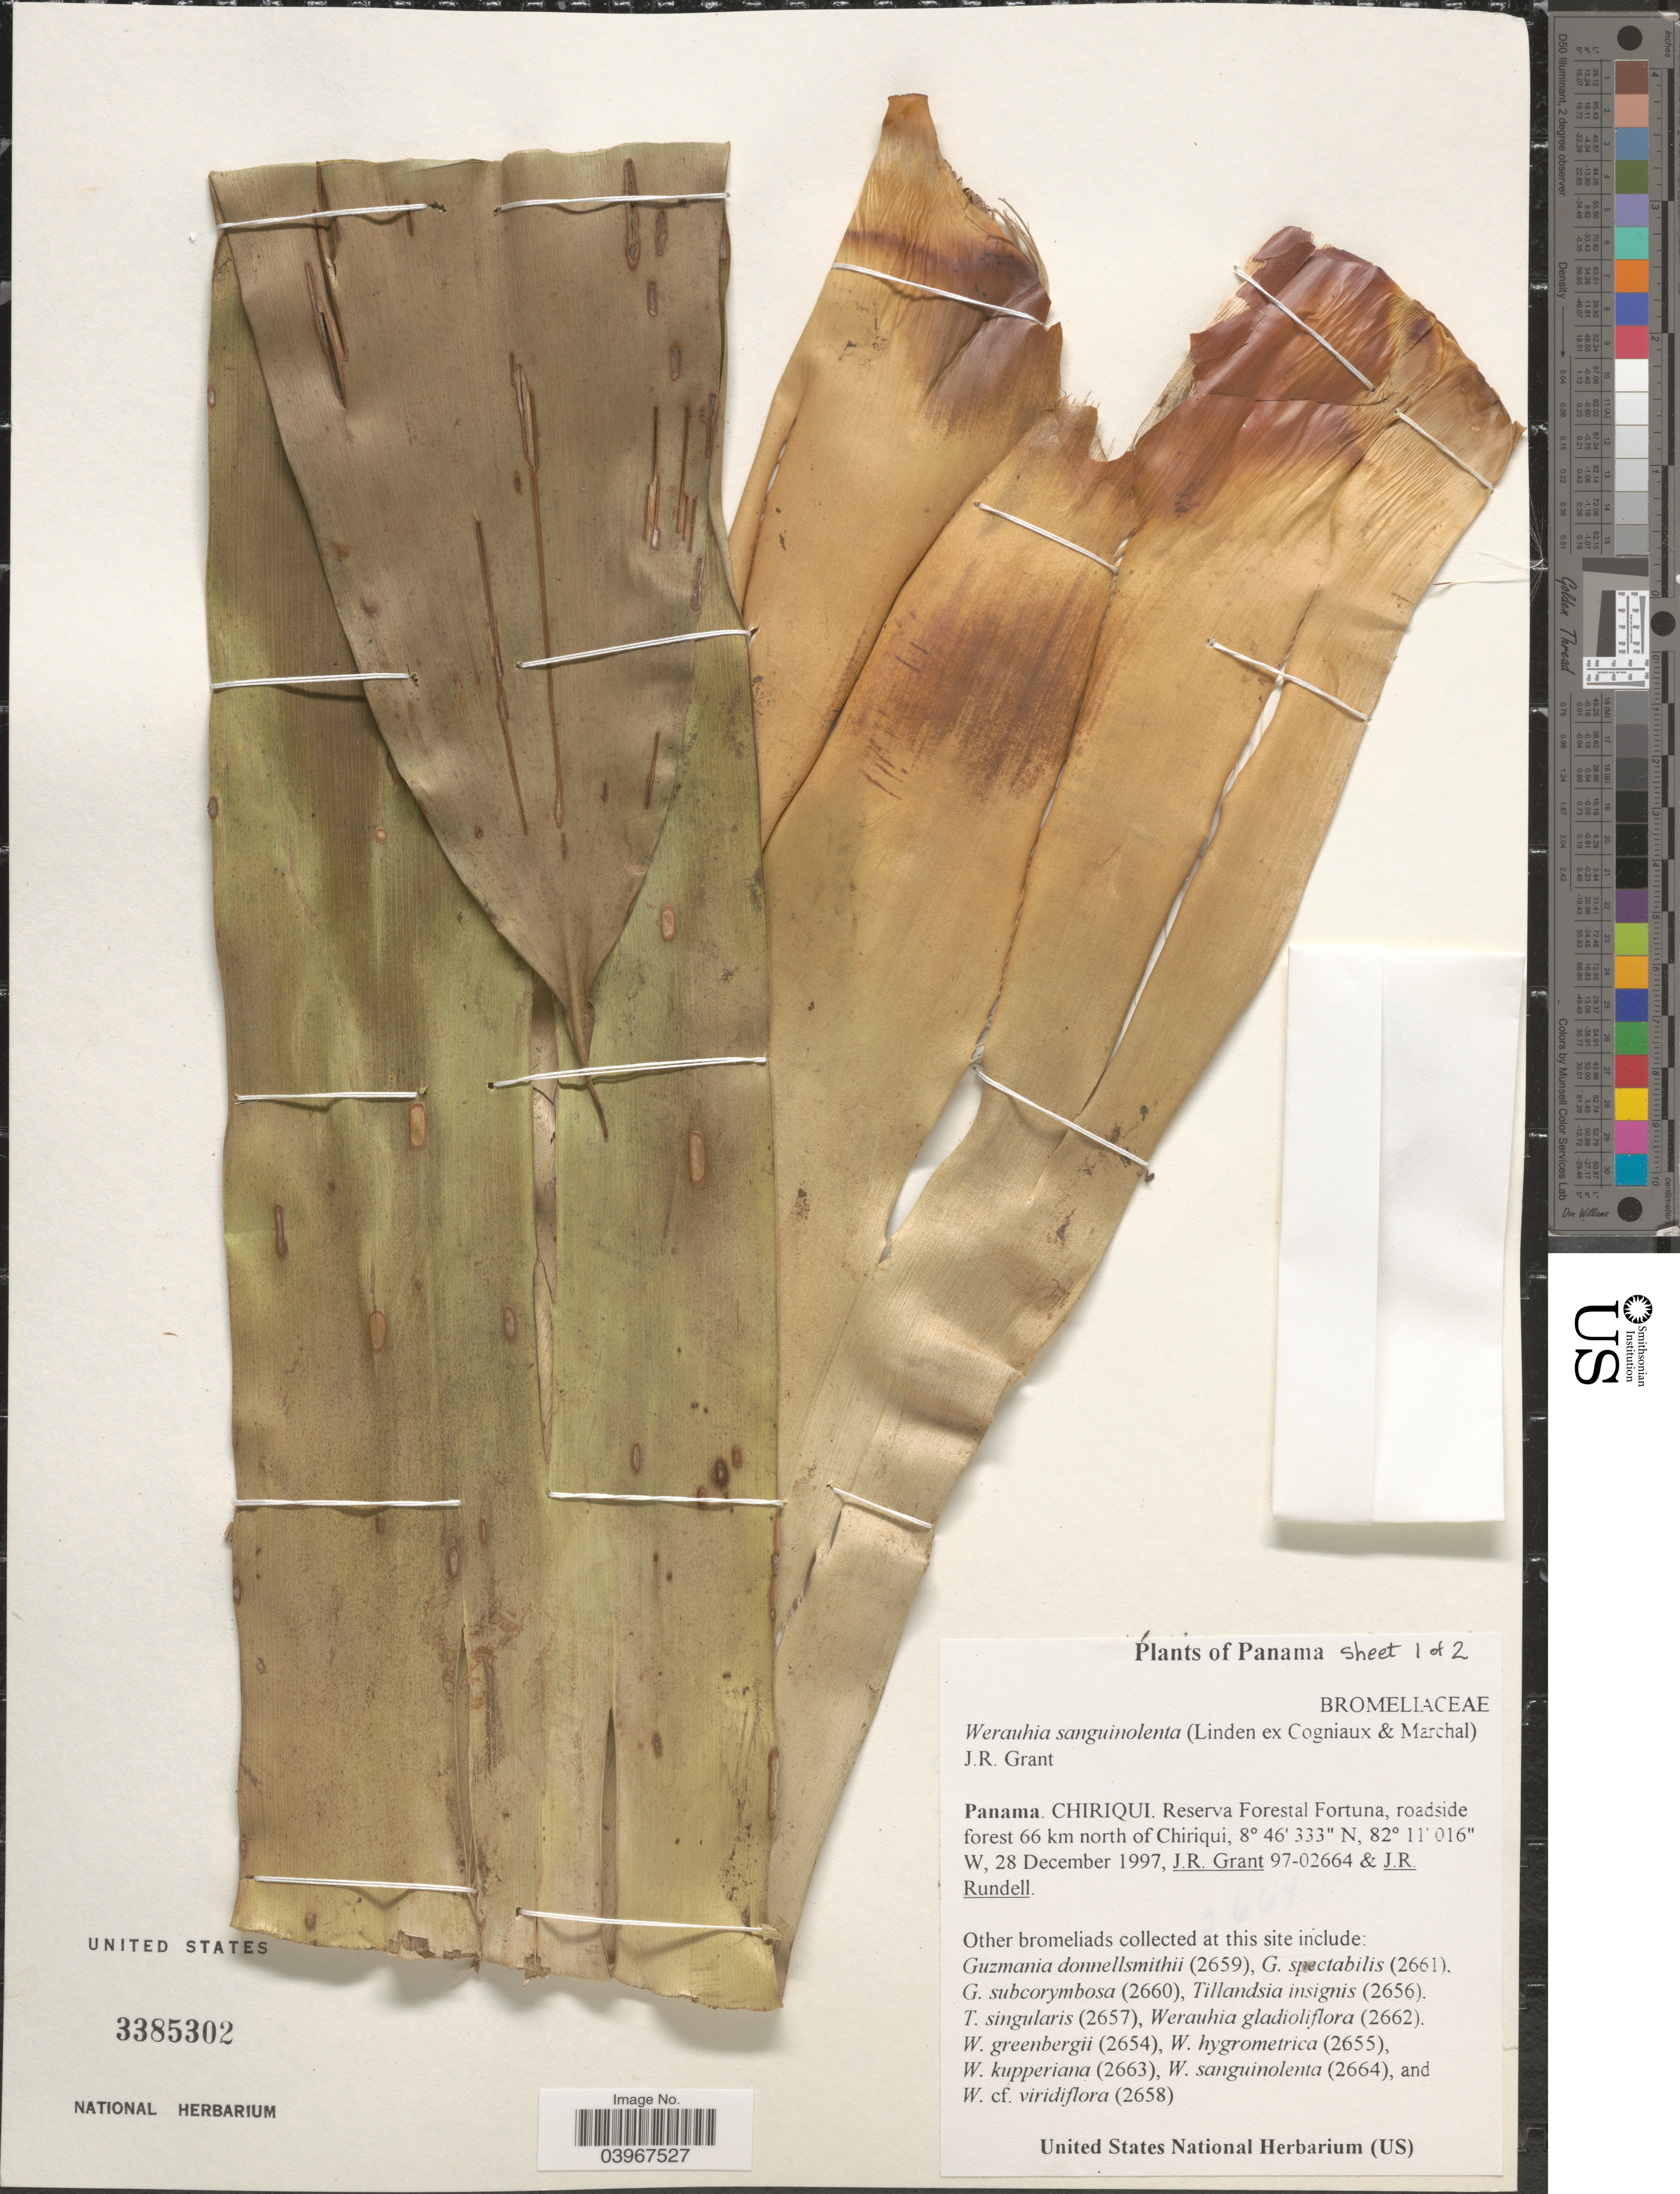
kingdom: Plantae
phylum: Tracheophyta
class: Liliopsida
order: Poales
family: Bromeliaceae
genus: Werauhia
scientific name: Werauhia sanguinolenta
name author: (Cogn. & Marchal) J.R. Grant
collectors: J. Grant & J. R. Rundell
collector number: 97-02664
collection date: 1997-12-28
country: Panama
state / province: Chiriqui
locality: Reserva Forestal Fortuna, roadside forest 66 km north of Chiriqui.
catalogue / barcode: US 3385203